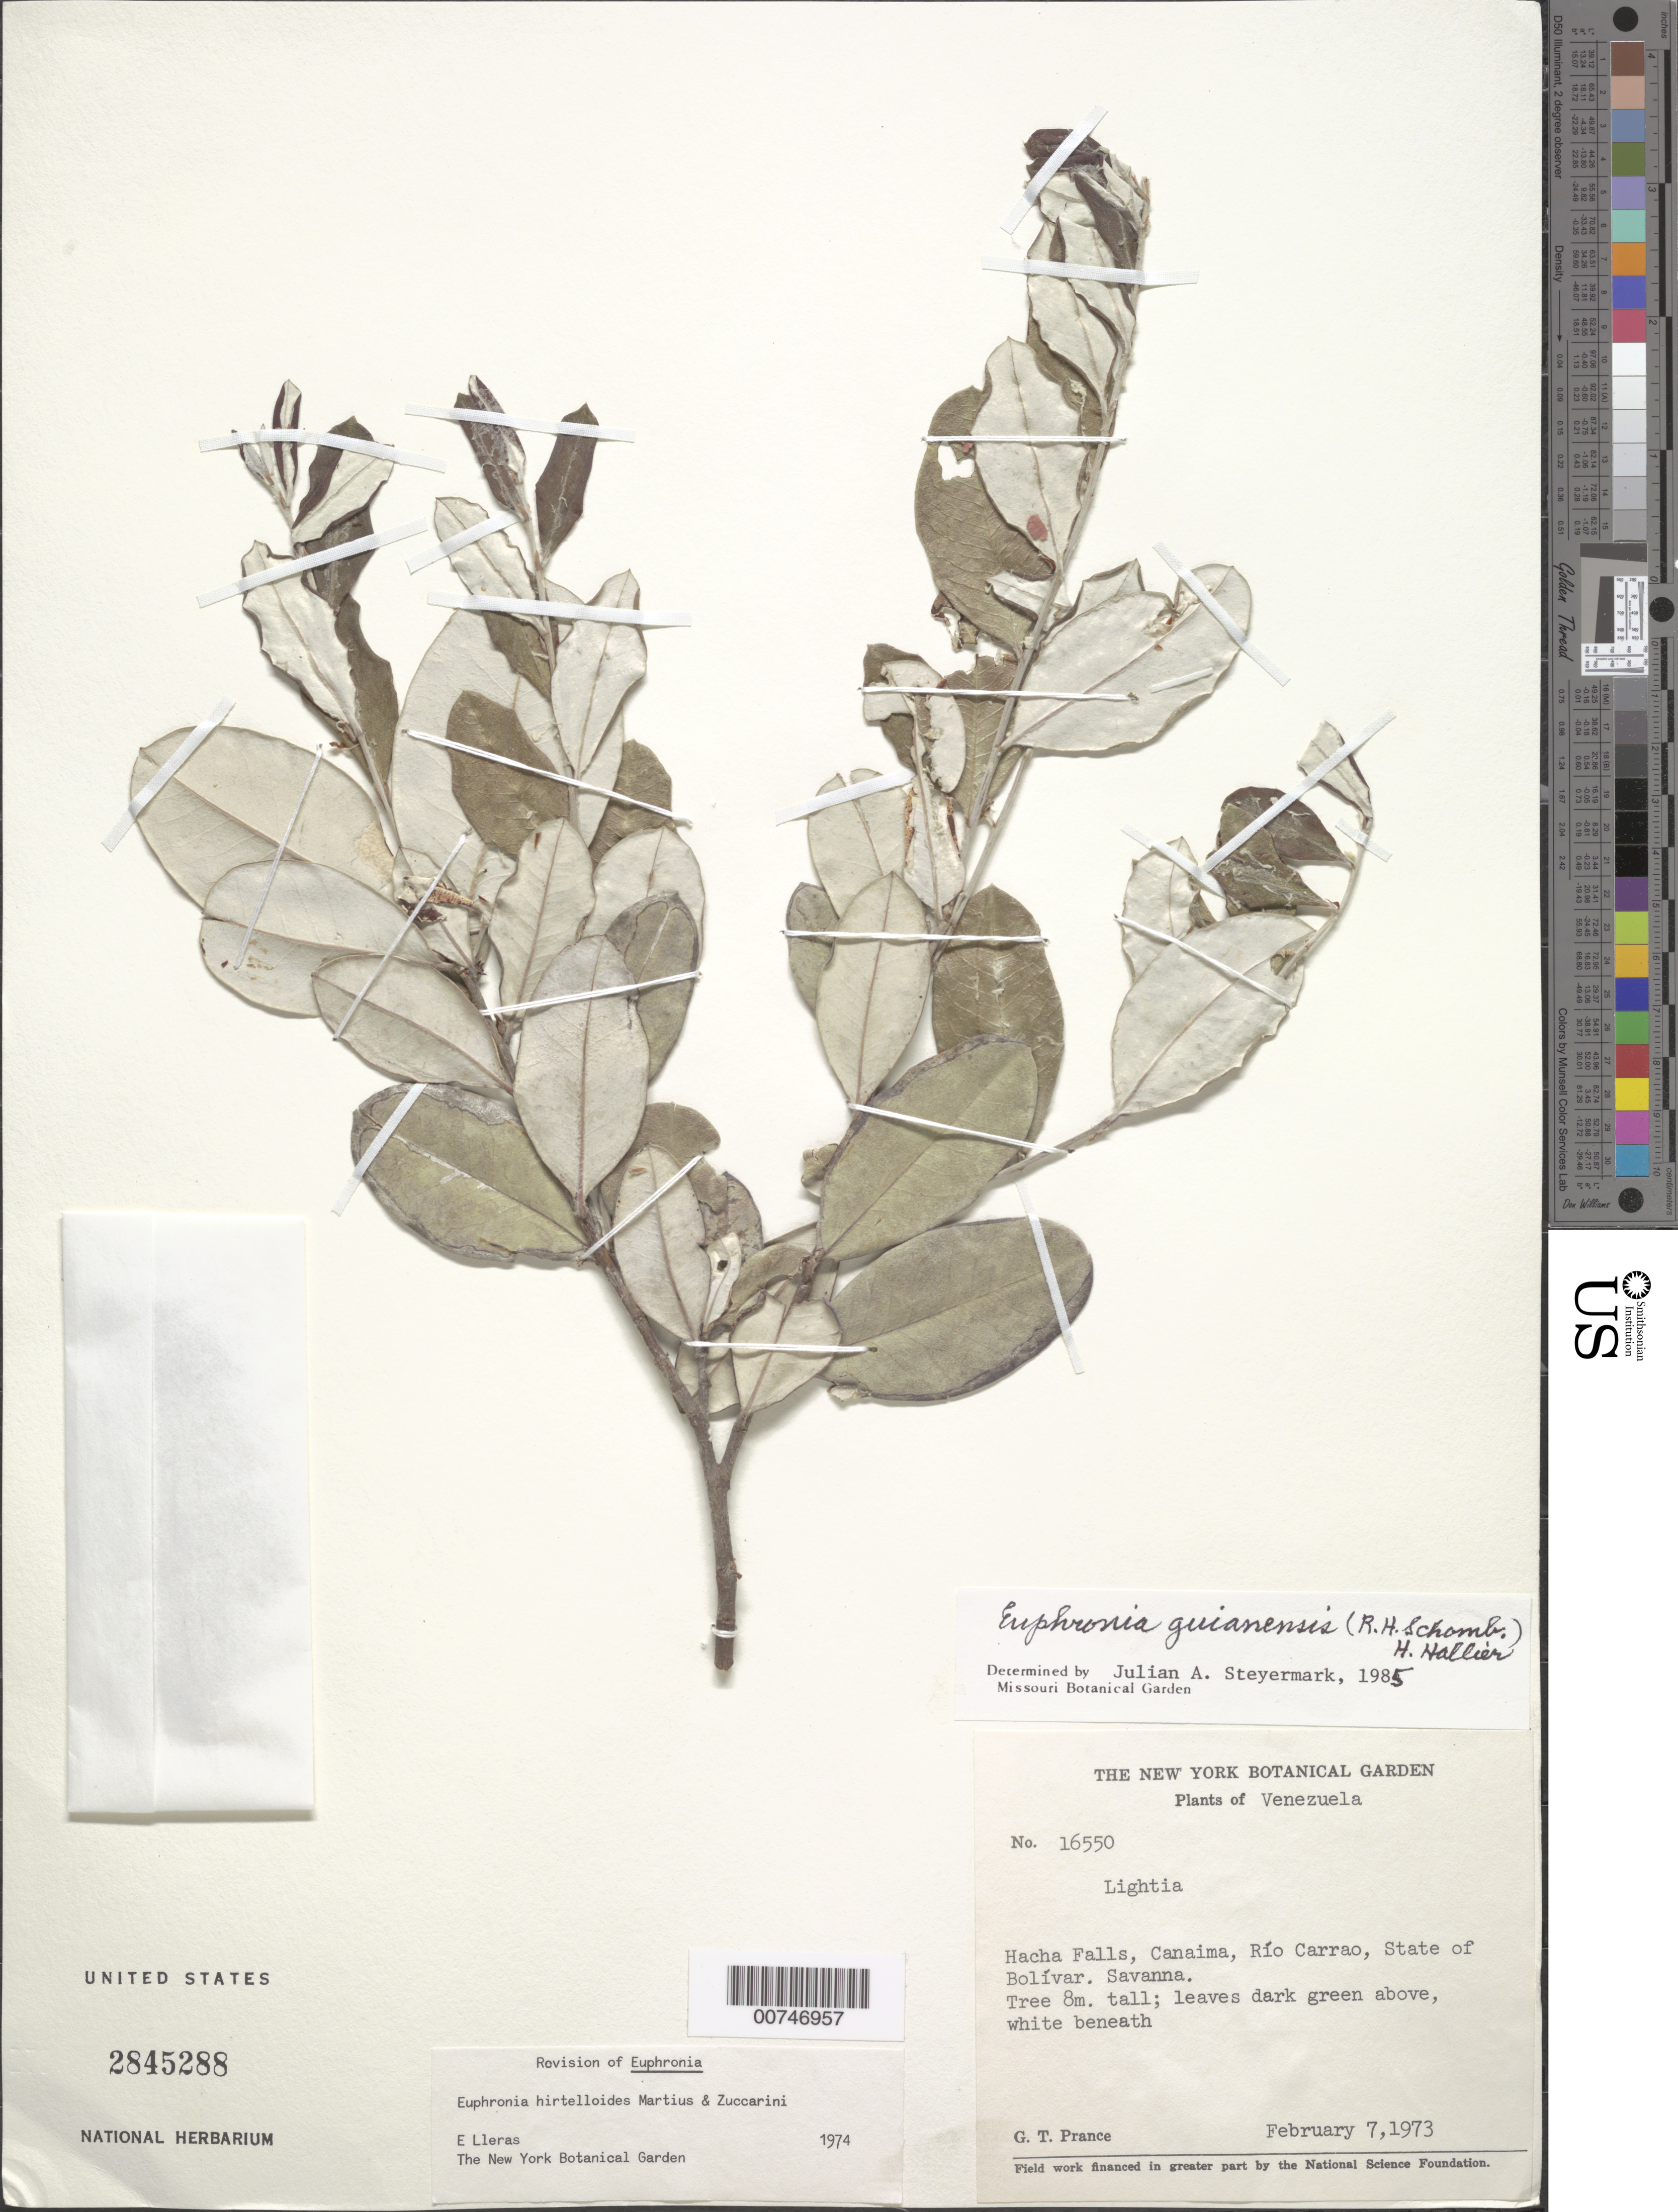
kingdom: Plantae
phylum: Tracheophyta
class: Magnoliopsida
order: Malpighiales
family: Euphroniaceae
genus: Euphronia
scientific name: Euphronia guianensis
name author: (R.H. Schomb.) Hallier f.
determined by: Steyermark, Julian A., (VEN)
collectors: G. T. Prance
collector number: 16550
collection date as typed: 1973?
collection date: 1973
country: Venezuela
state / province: Bolívar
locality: Hacha Falls, Canaima, Río Carrao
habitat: Savanna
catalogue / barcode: US 2845288